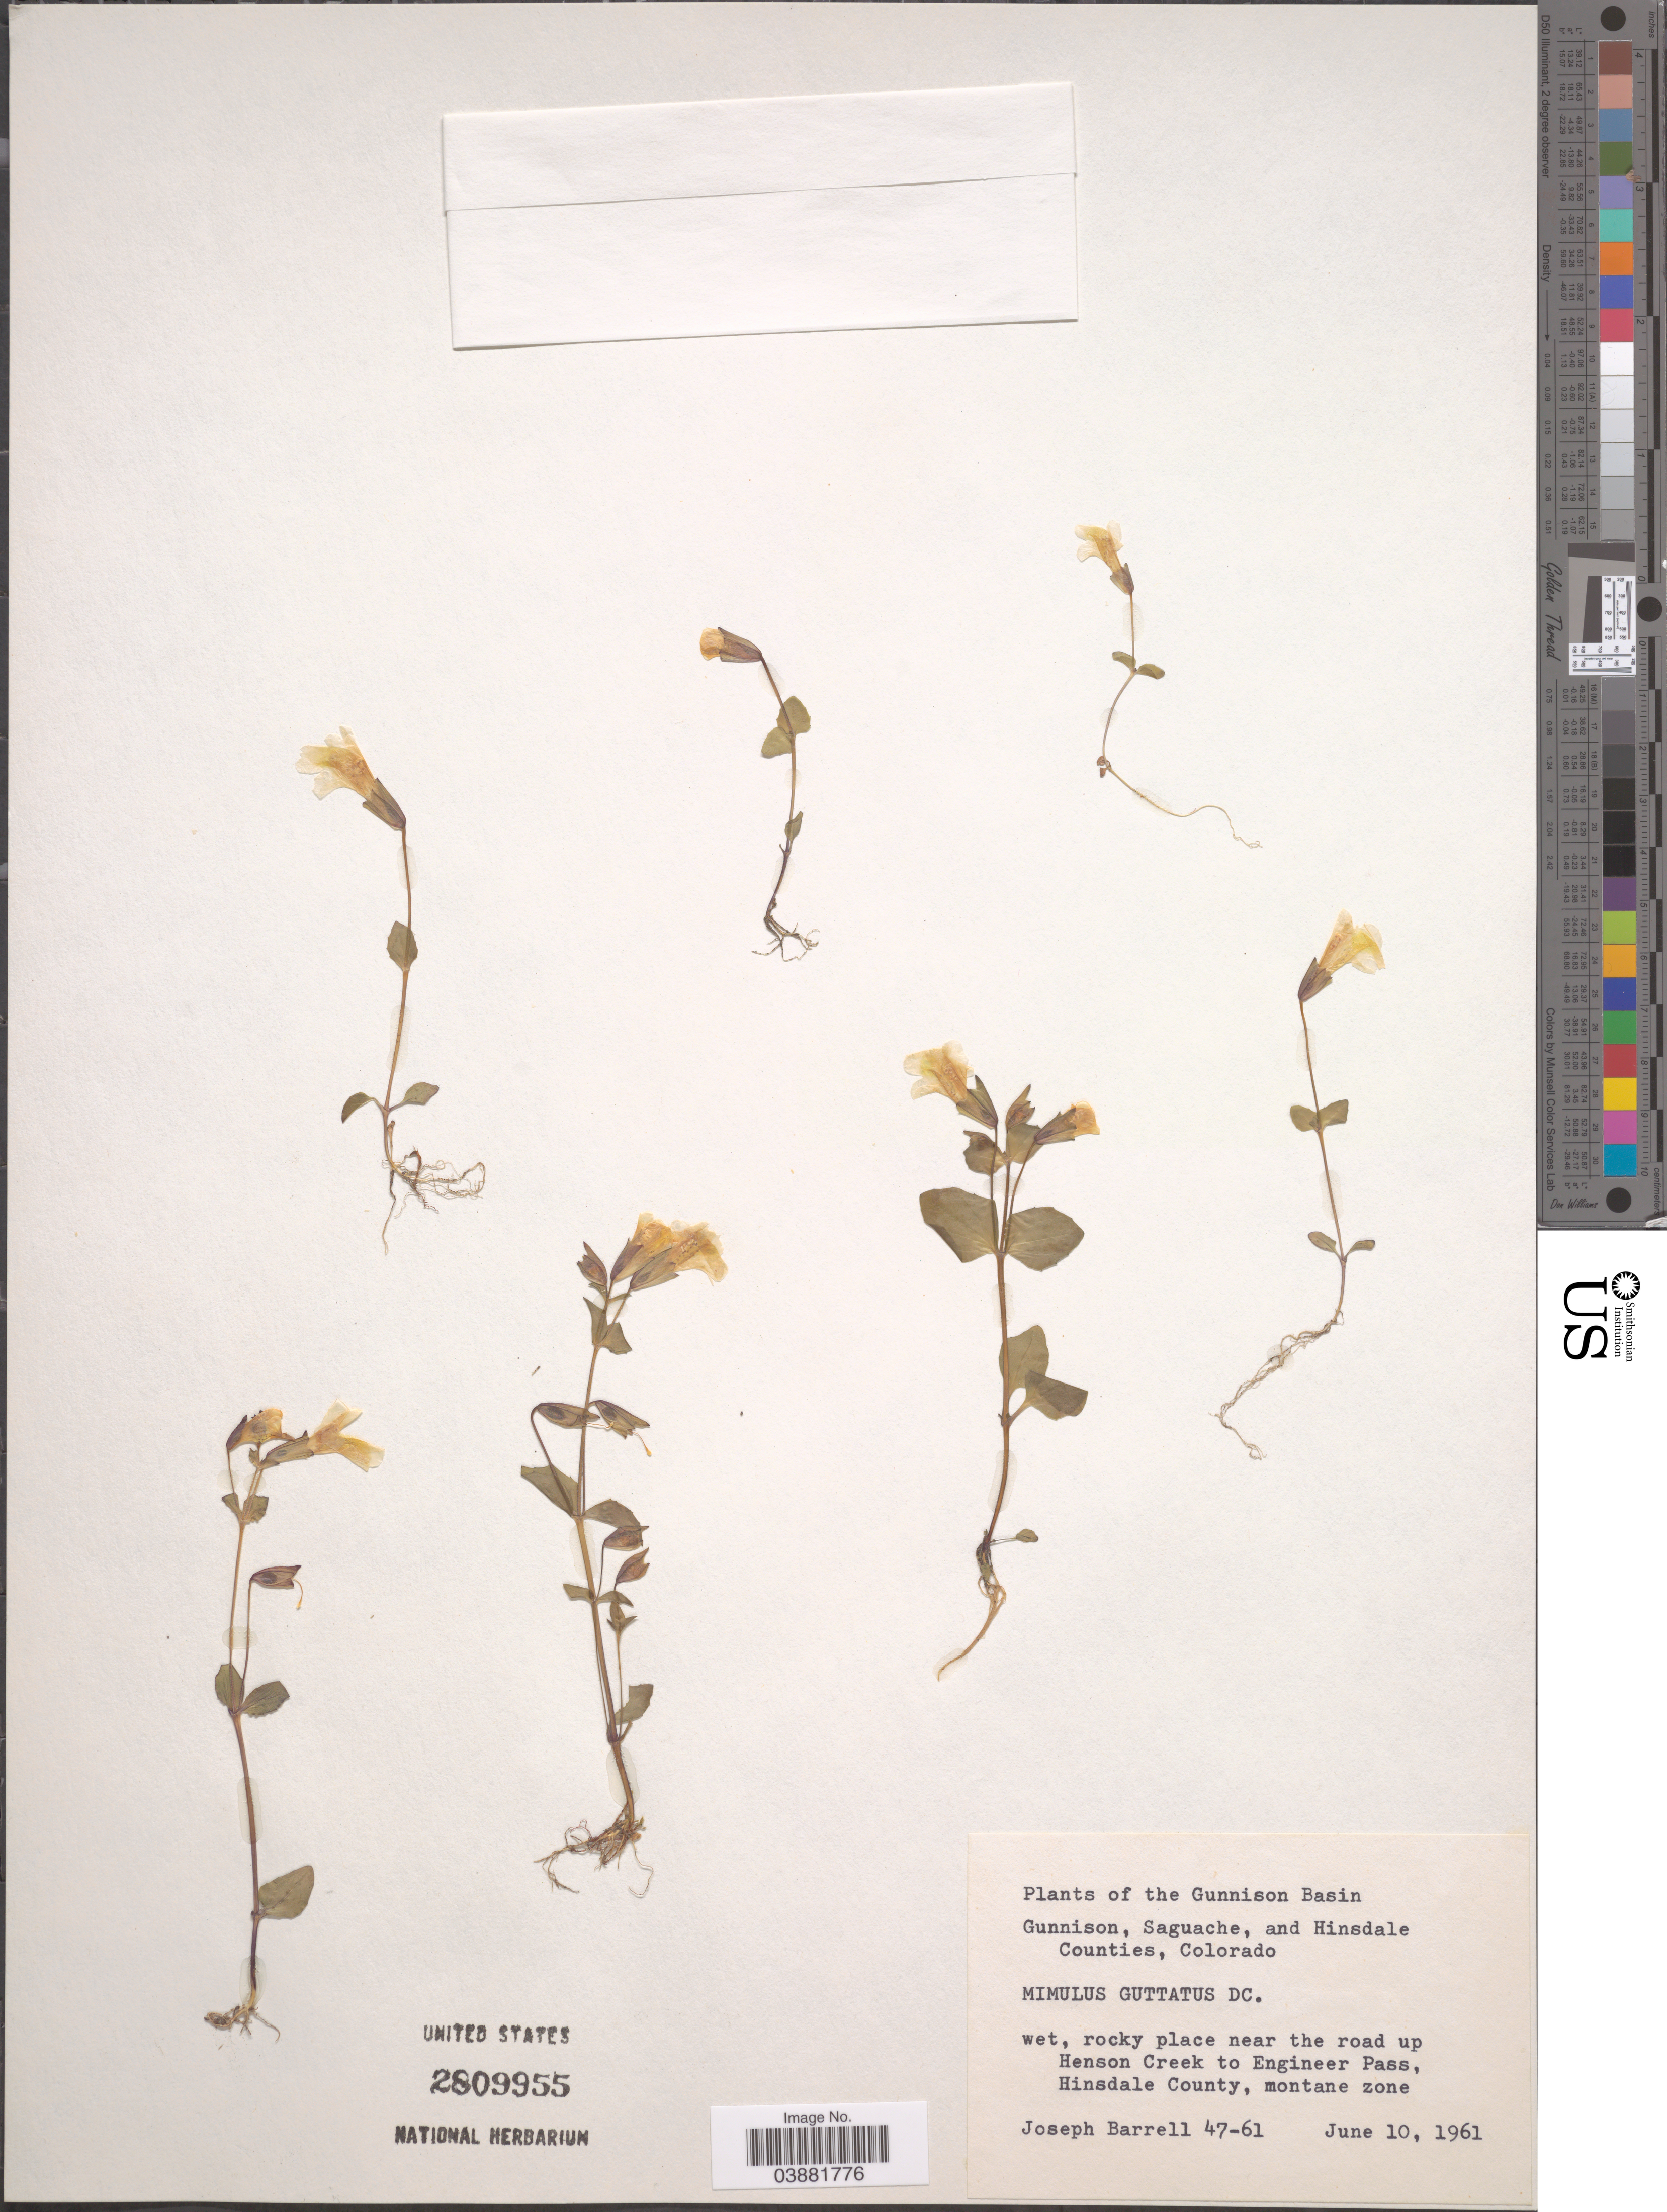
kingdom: Plantae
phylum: Tracheophyta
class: Magnoliopsida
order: Lamiales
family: Phrymaceae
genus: Mimulus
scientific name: Mimulus guttatus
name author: DC.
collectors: J. Barrell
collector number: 47-61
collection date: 1961-06-10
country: United States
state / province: Colorado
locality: The Gunnison Basin. Near the road up Henson Creek to Engineer Pass, Hinsdale County.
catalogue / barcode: US 2809955